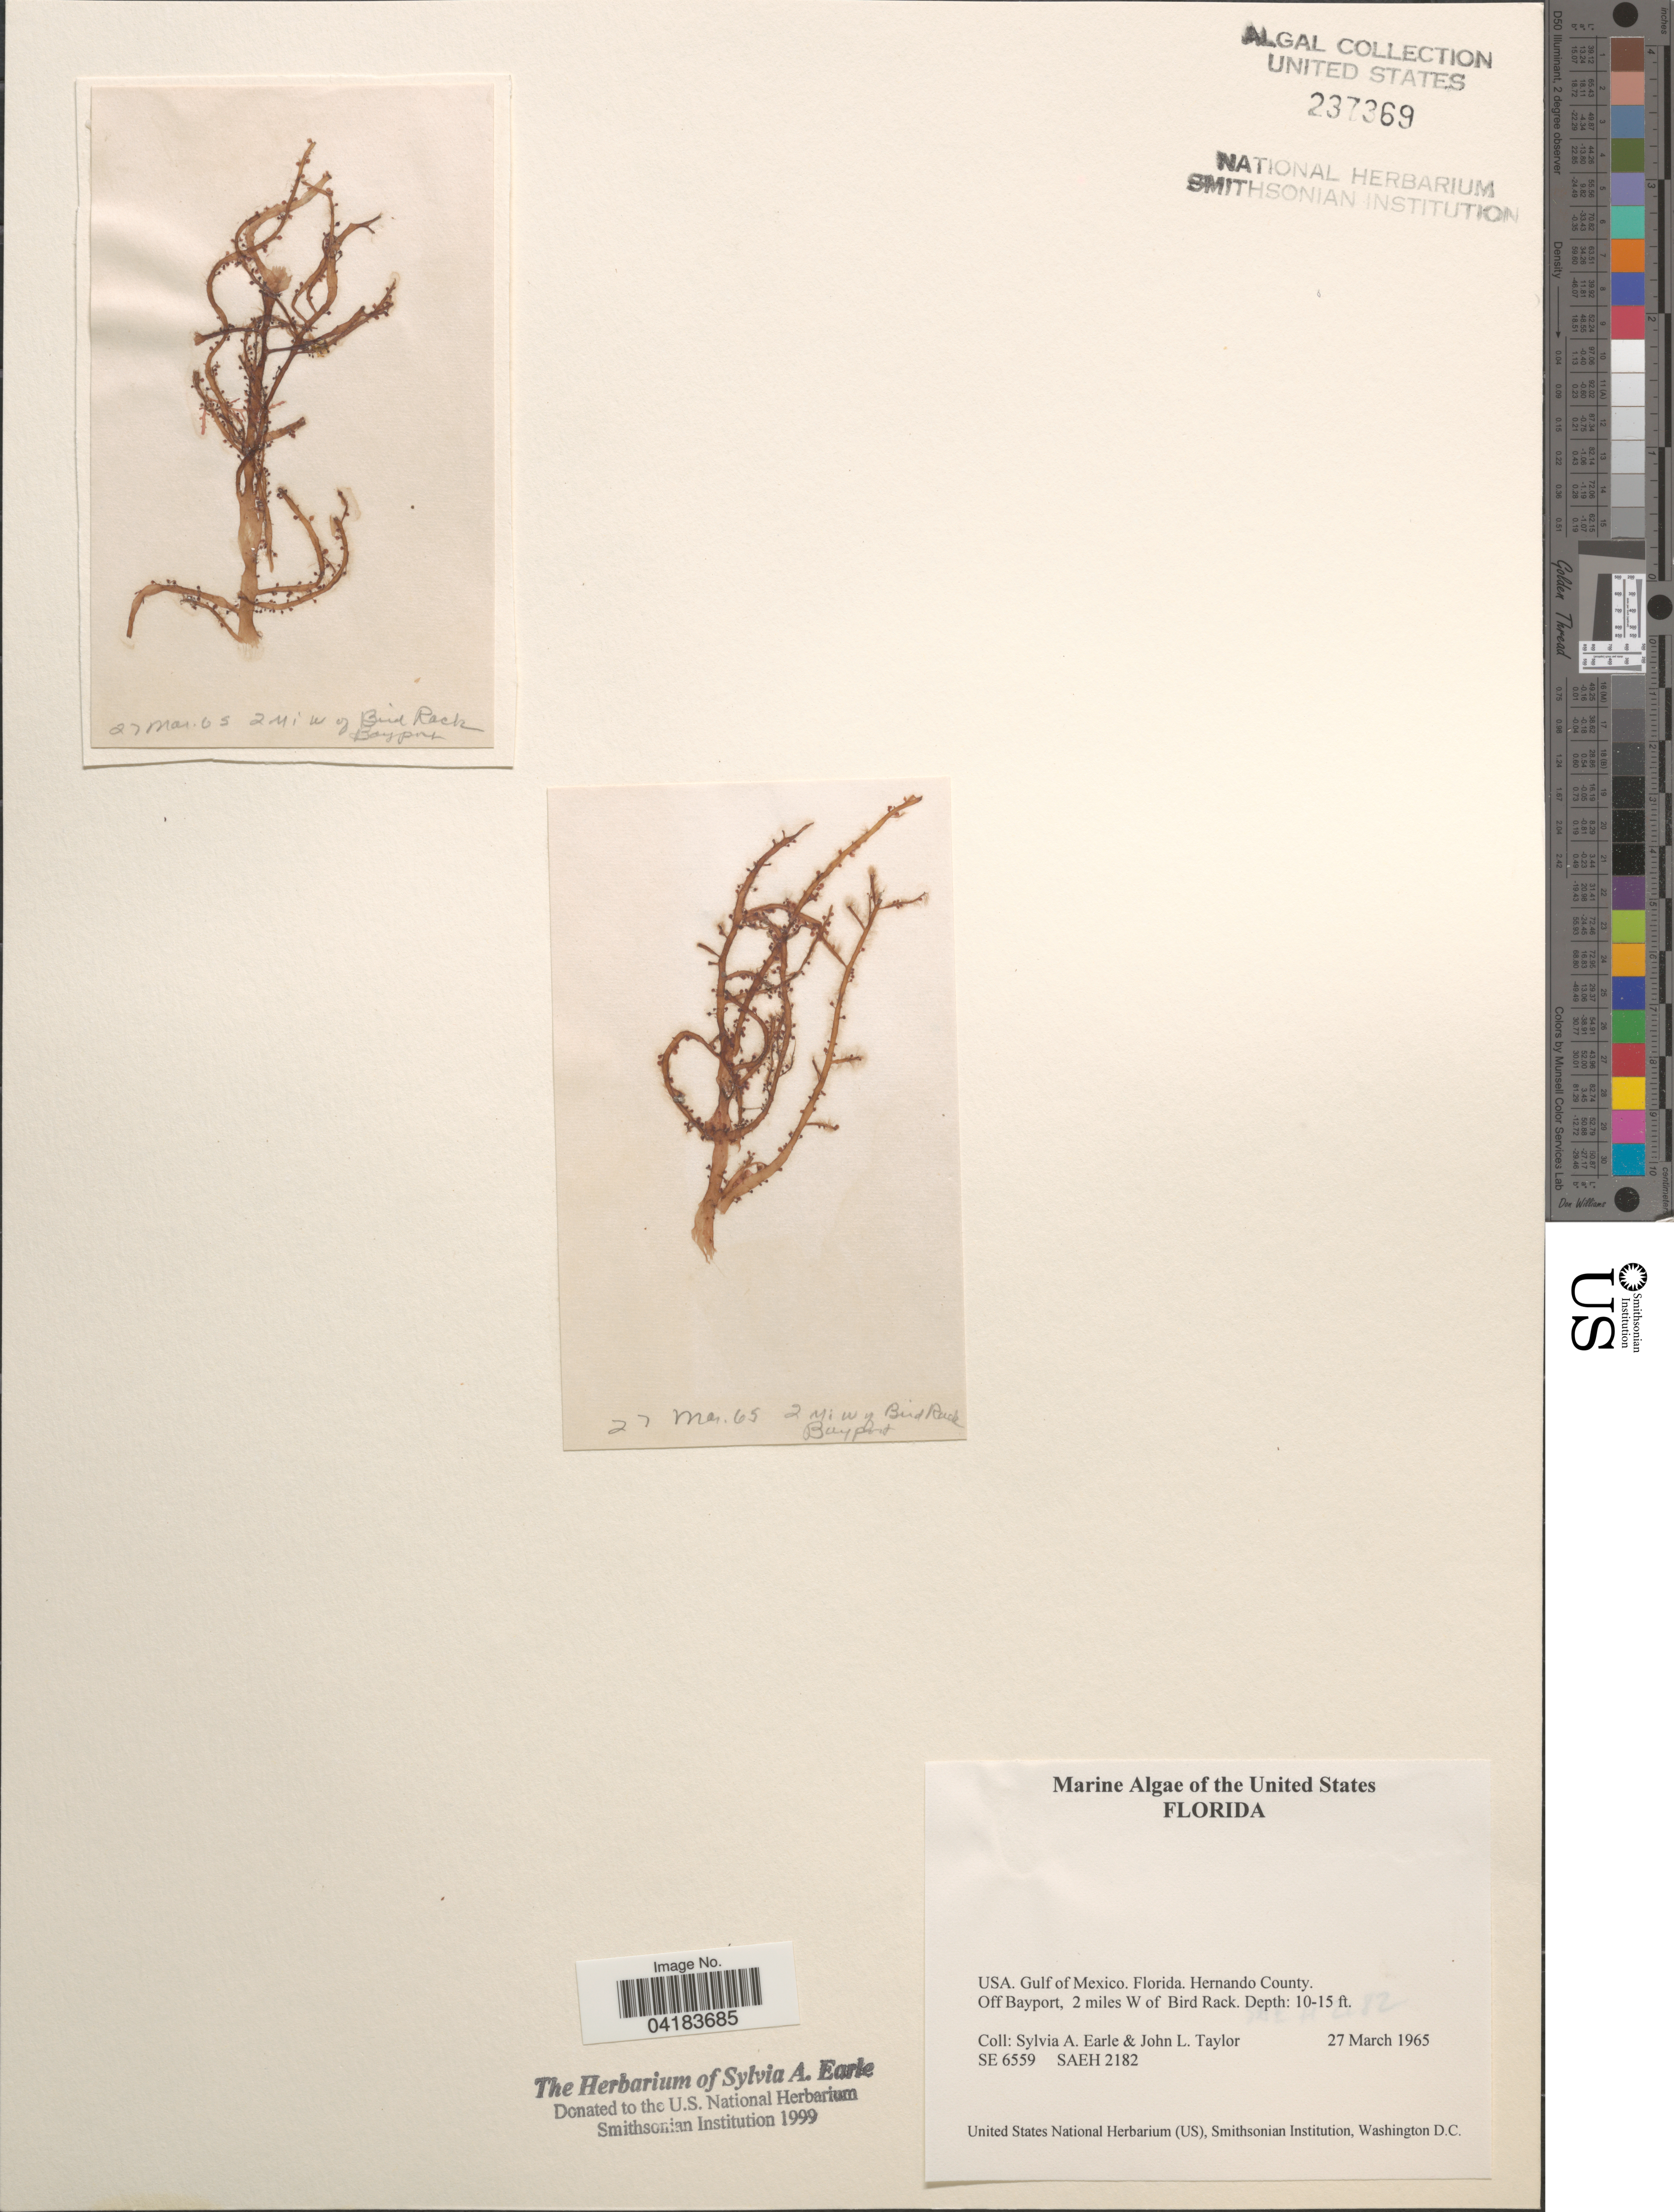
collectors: S. A. Earle & J. L. Taylor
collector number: SE6559/SAEH2182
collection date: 1965-03-27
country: United States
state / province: Florida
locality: Gulf of Mexico. Hernando County. Off Bayport, 2 miles W of Bird Rack.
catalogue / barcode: US 237369